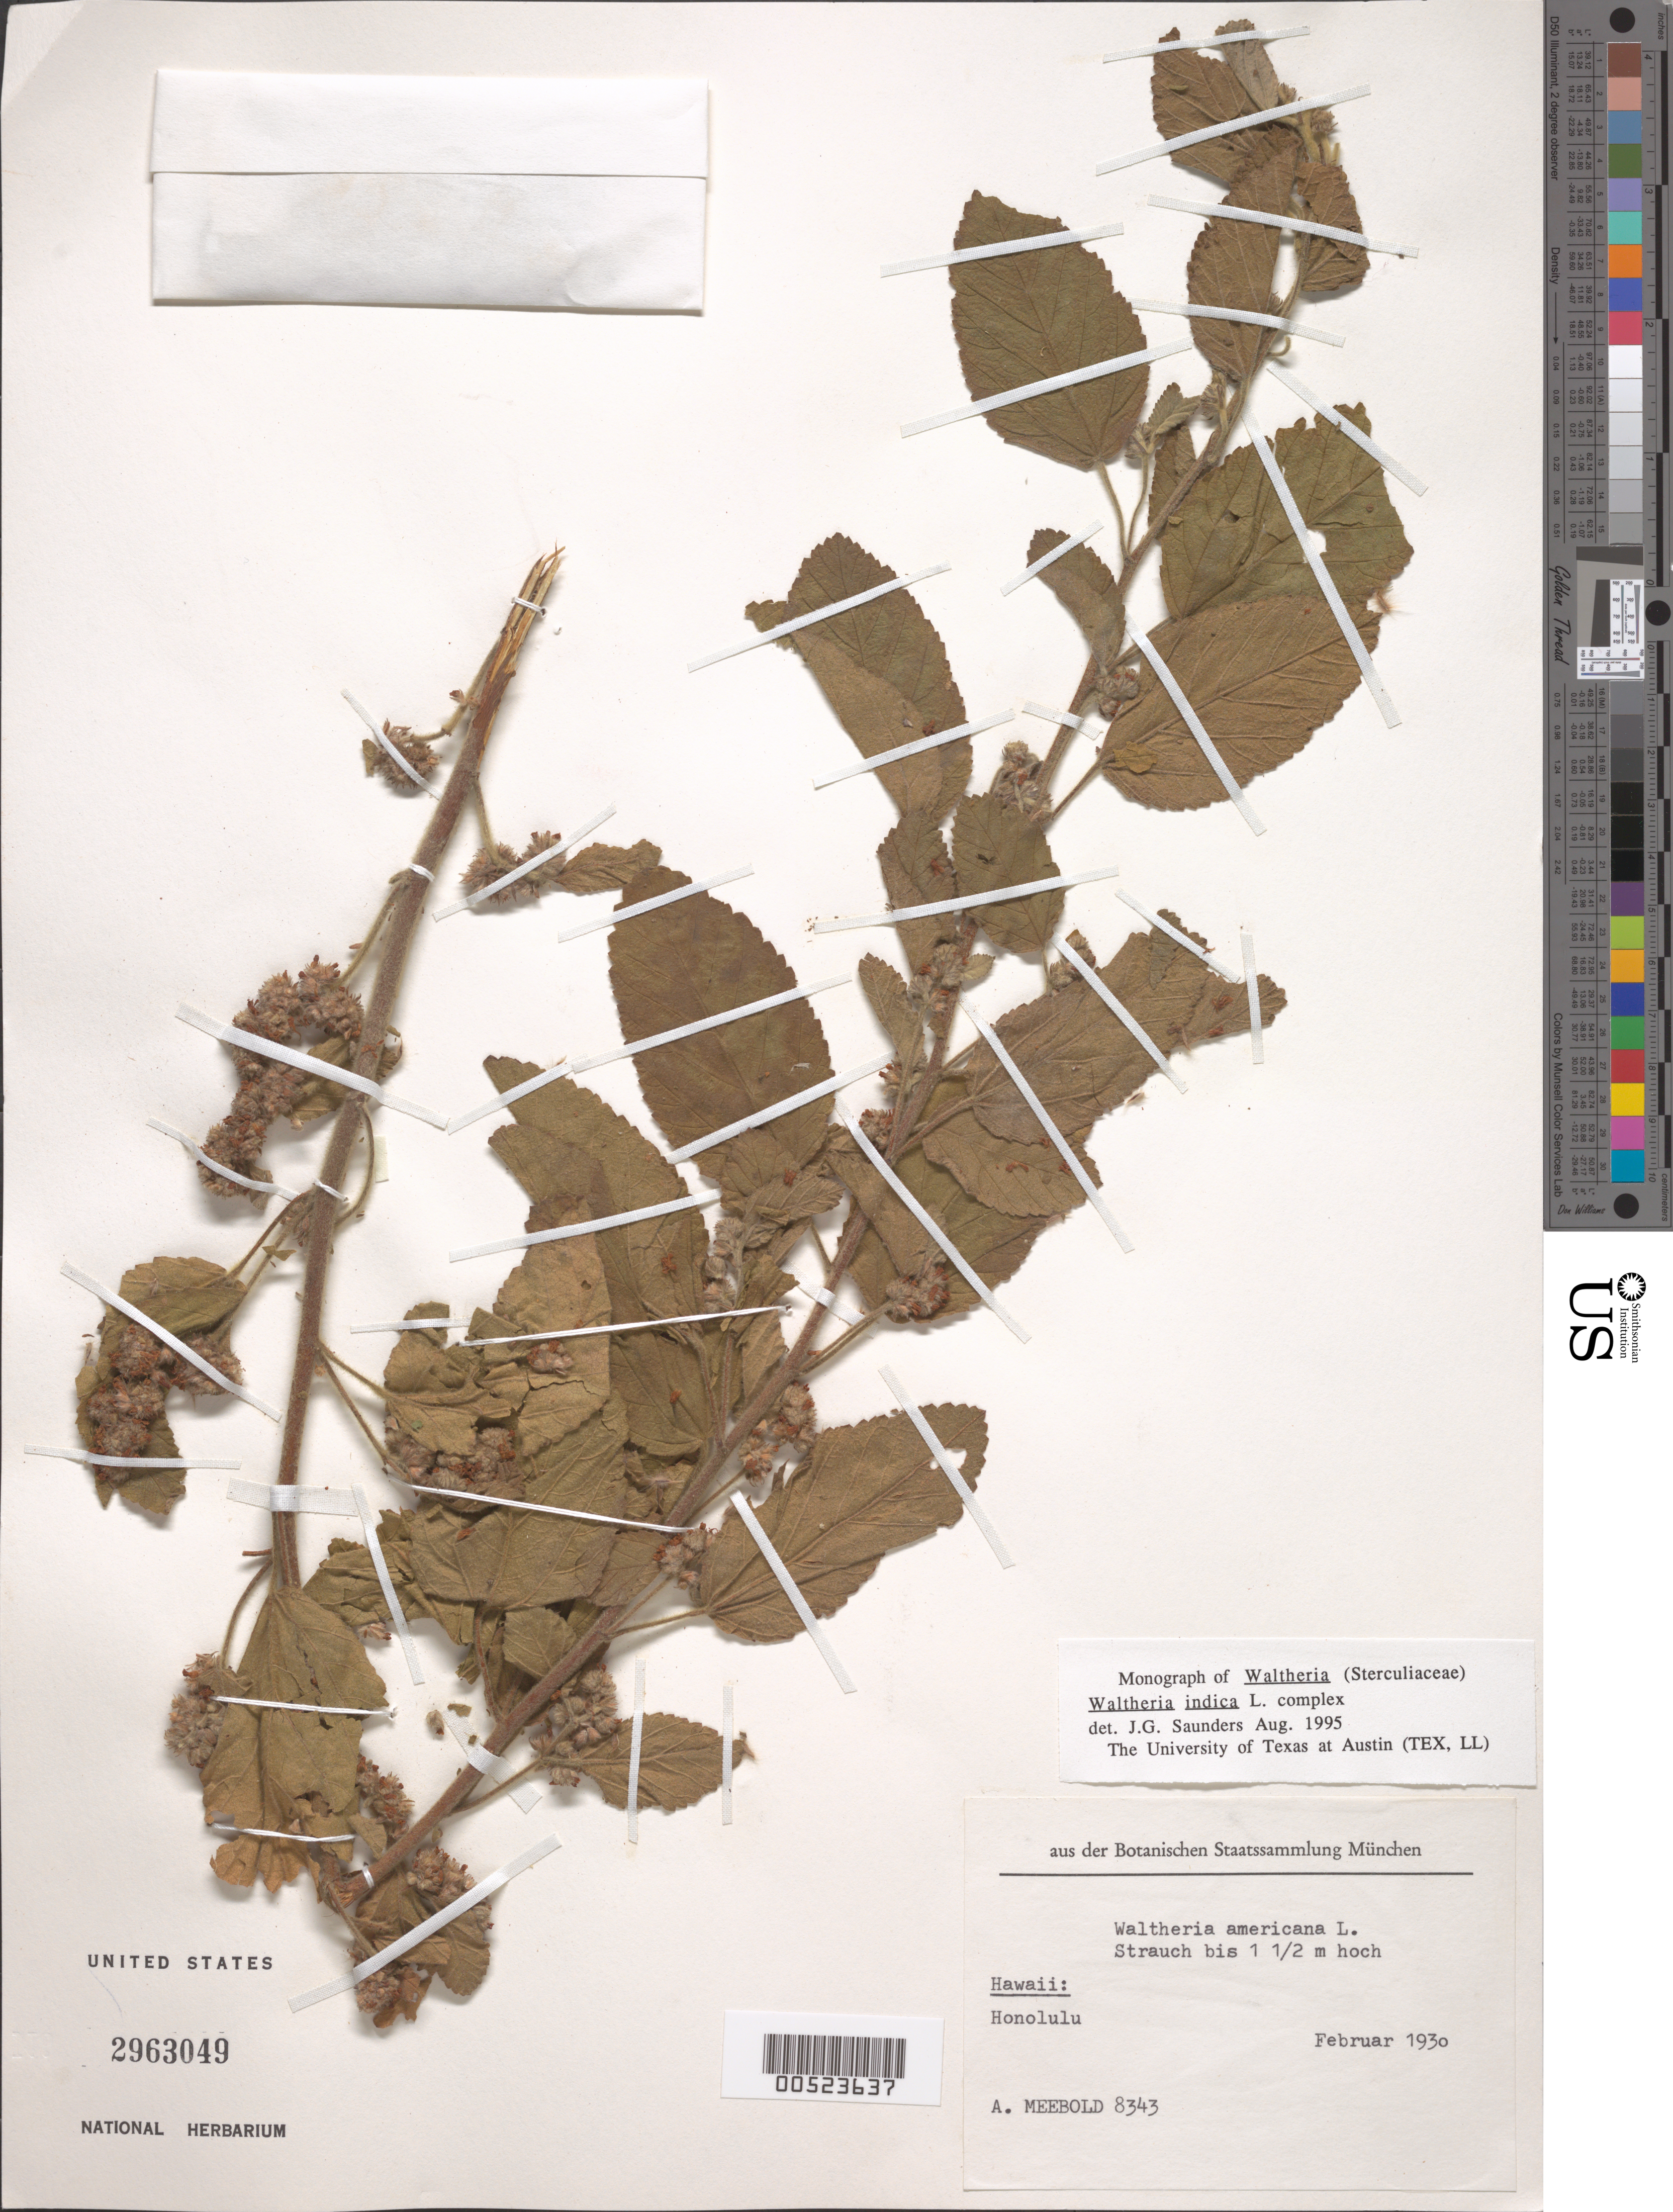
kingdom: Plantae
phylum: Tracheophyta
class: Magnoliopsida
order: Malvales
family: Malvaceae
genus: Waltheria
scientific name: Waltheria indica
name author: L.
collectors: A. Meebold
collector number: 8343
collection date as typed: Feb 1930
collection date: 1930-02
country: United States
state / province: Hawaii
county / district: Honolulu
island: Oahu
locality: Honolulu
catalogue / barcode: US 2963049